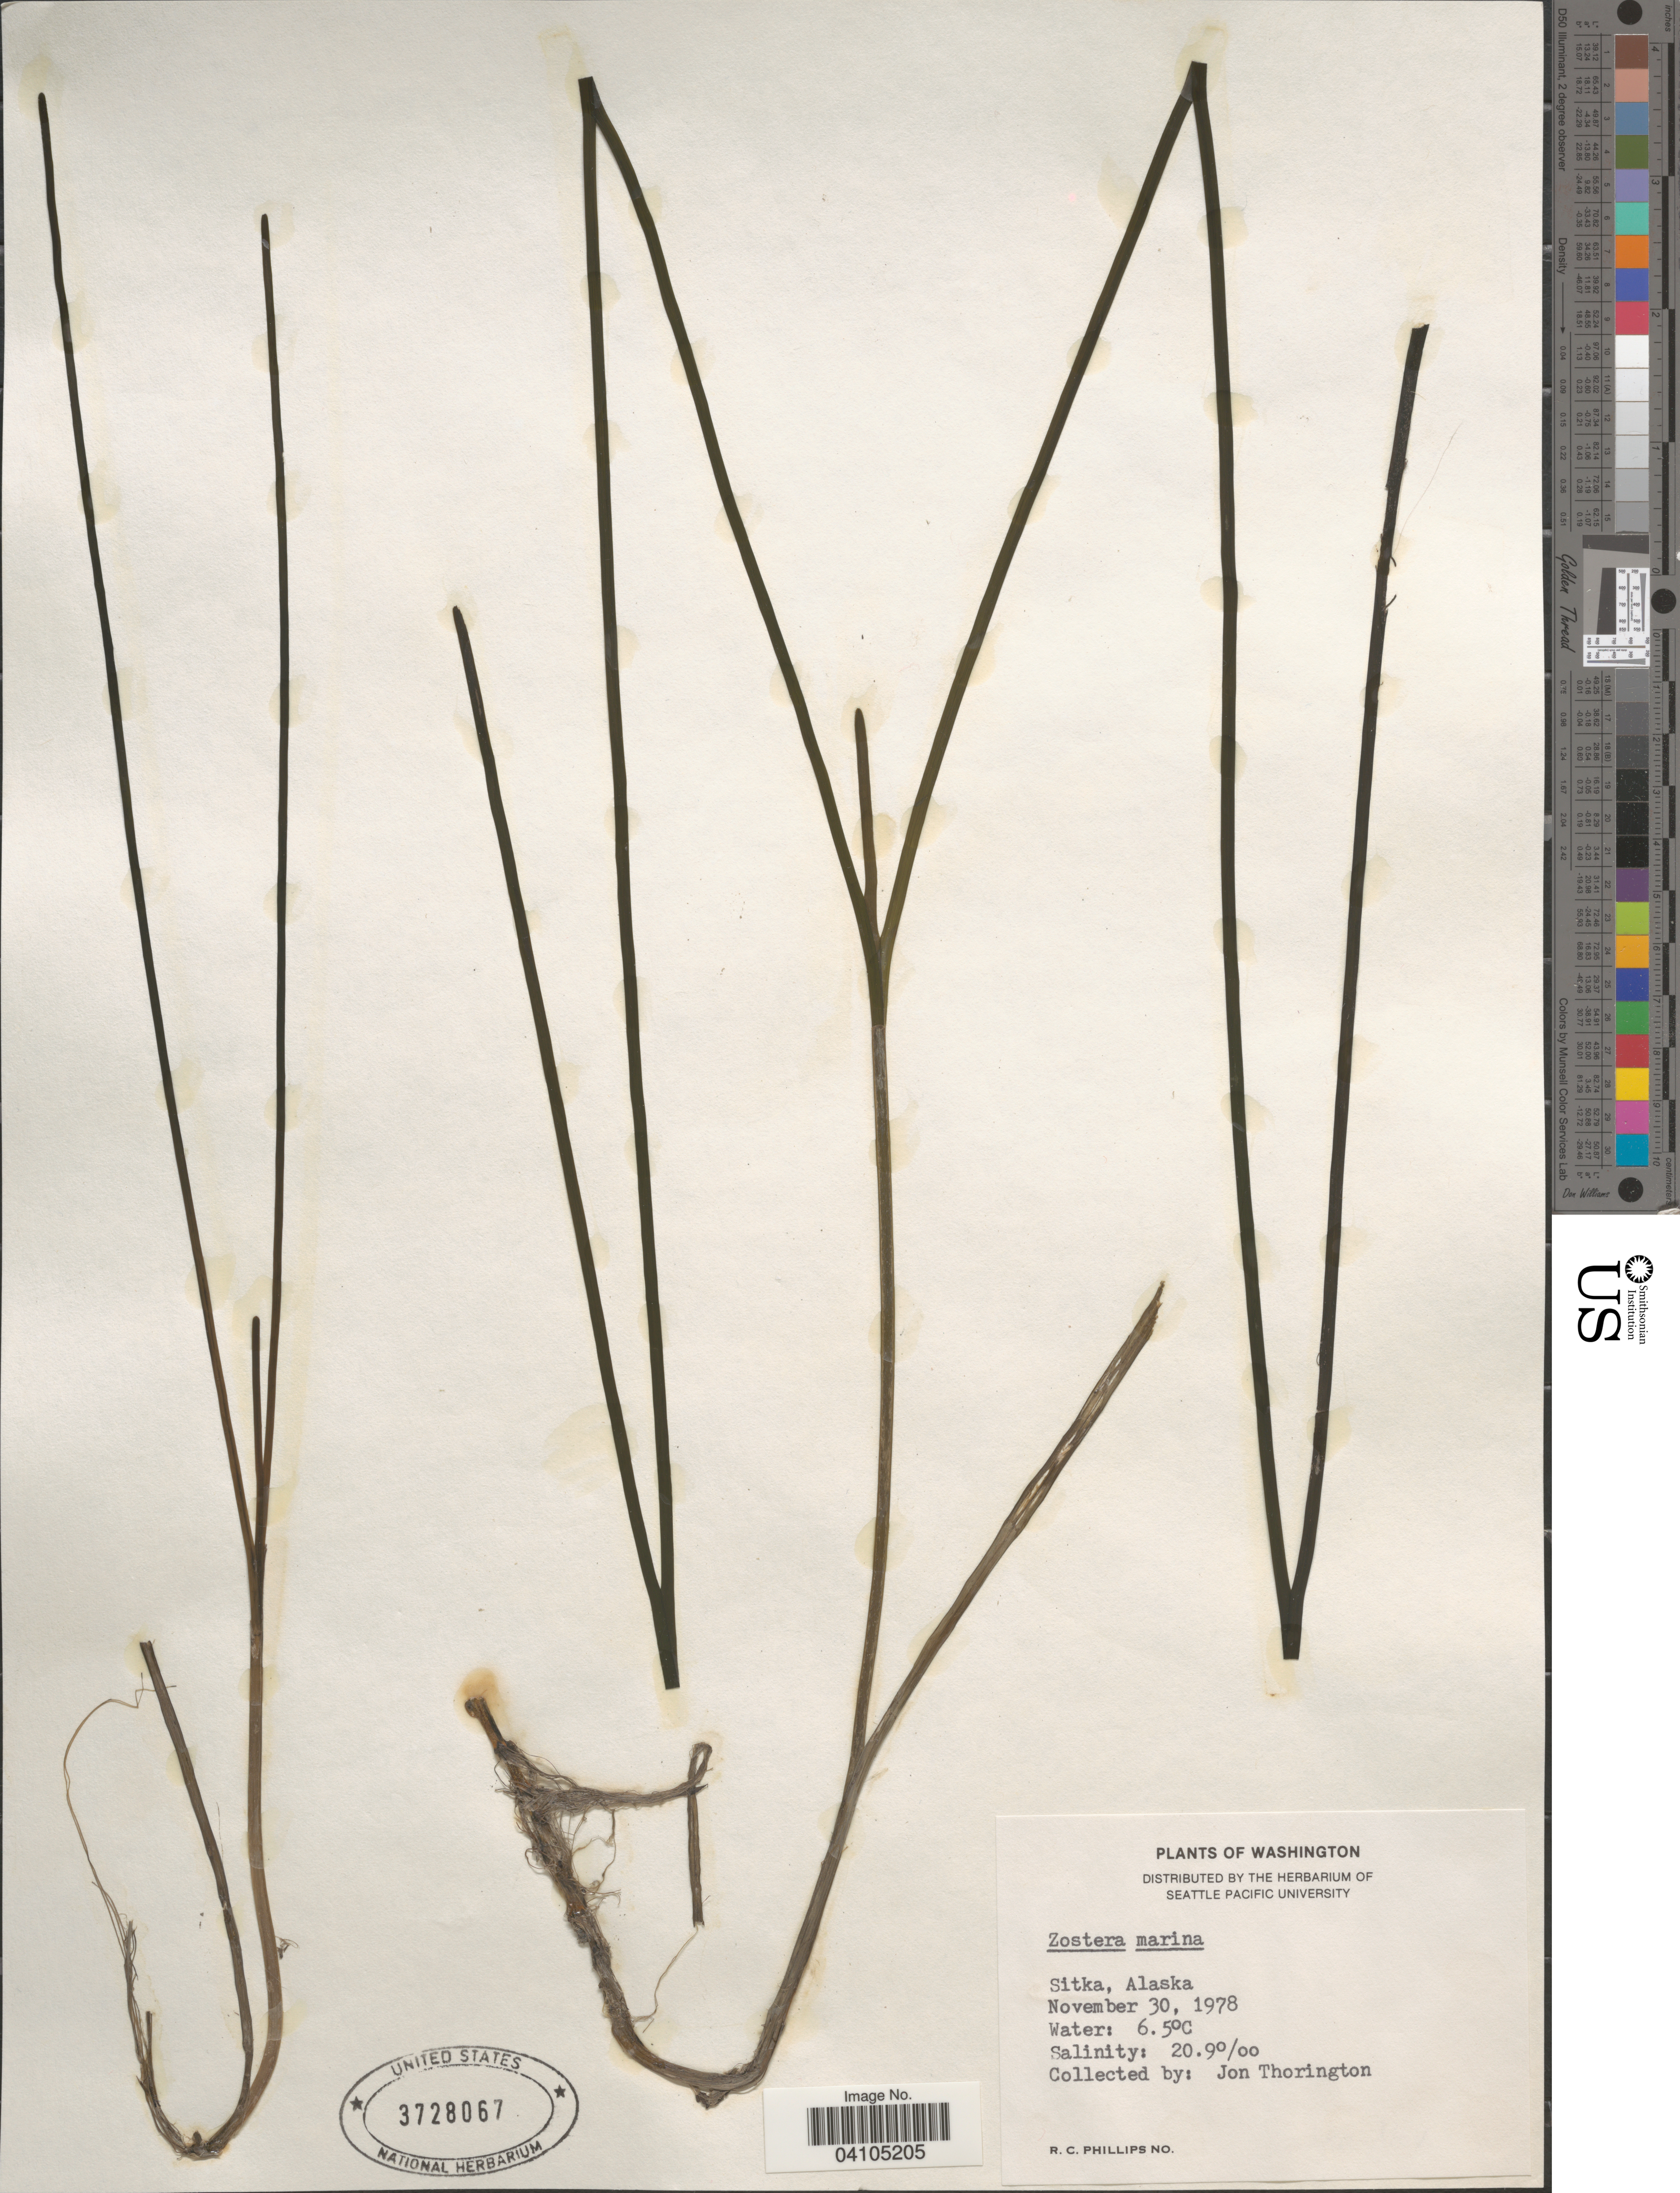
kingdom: Plantae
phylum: Tracheophyta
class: Liliopsida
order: Alismatales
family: Zosteraceae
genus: Zostera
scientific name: Zostera marina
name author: L.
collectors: J. Thorington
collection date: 1978-11-30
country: United States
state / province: Alaska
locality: Sitka.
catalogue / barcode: US 3728067